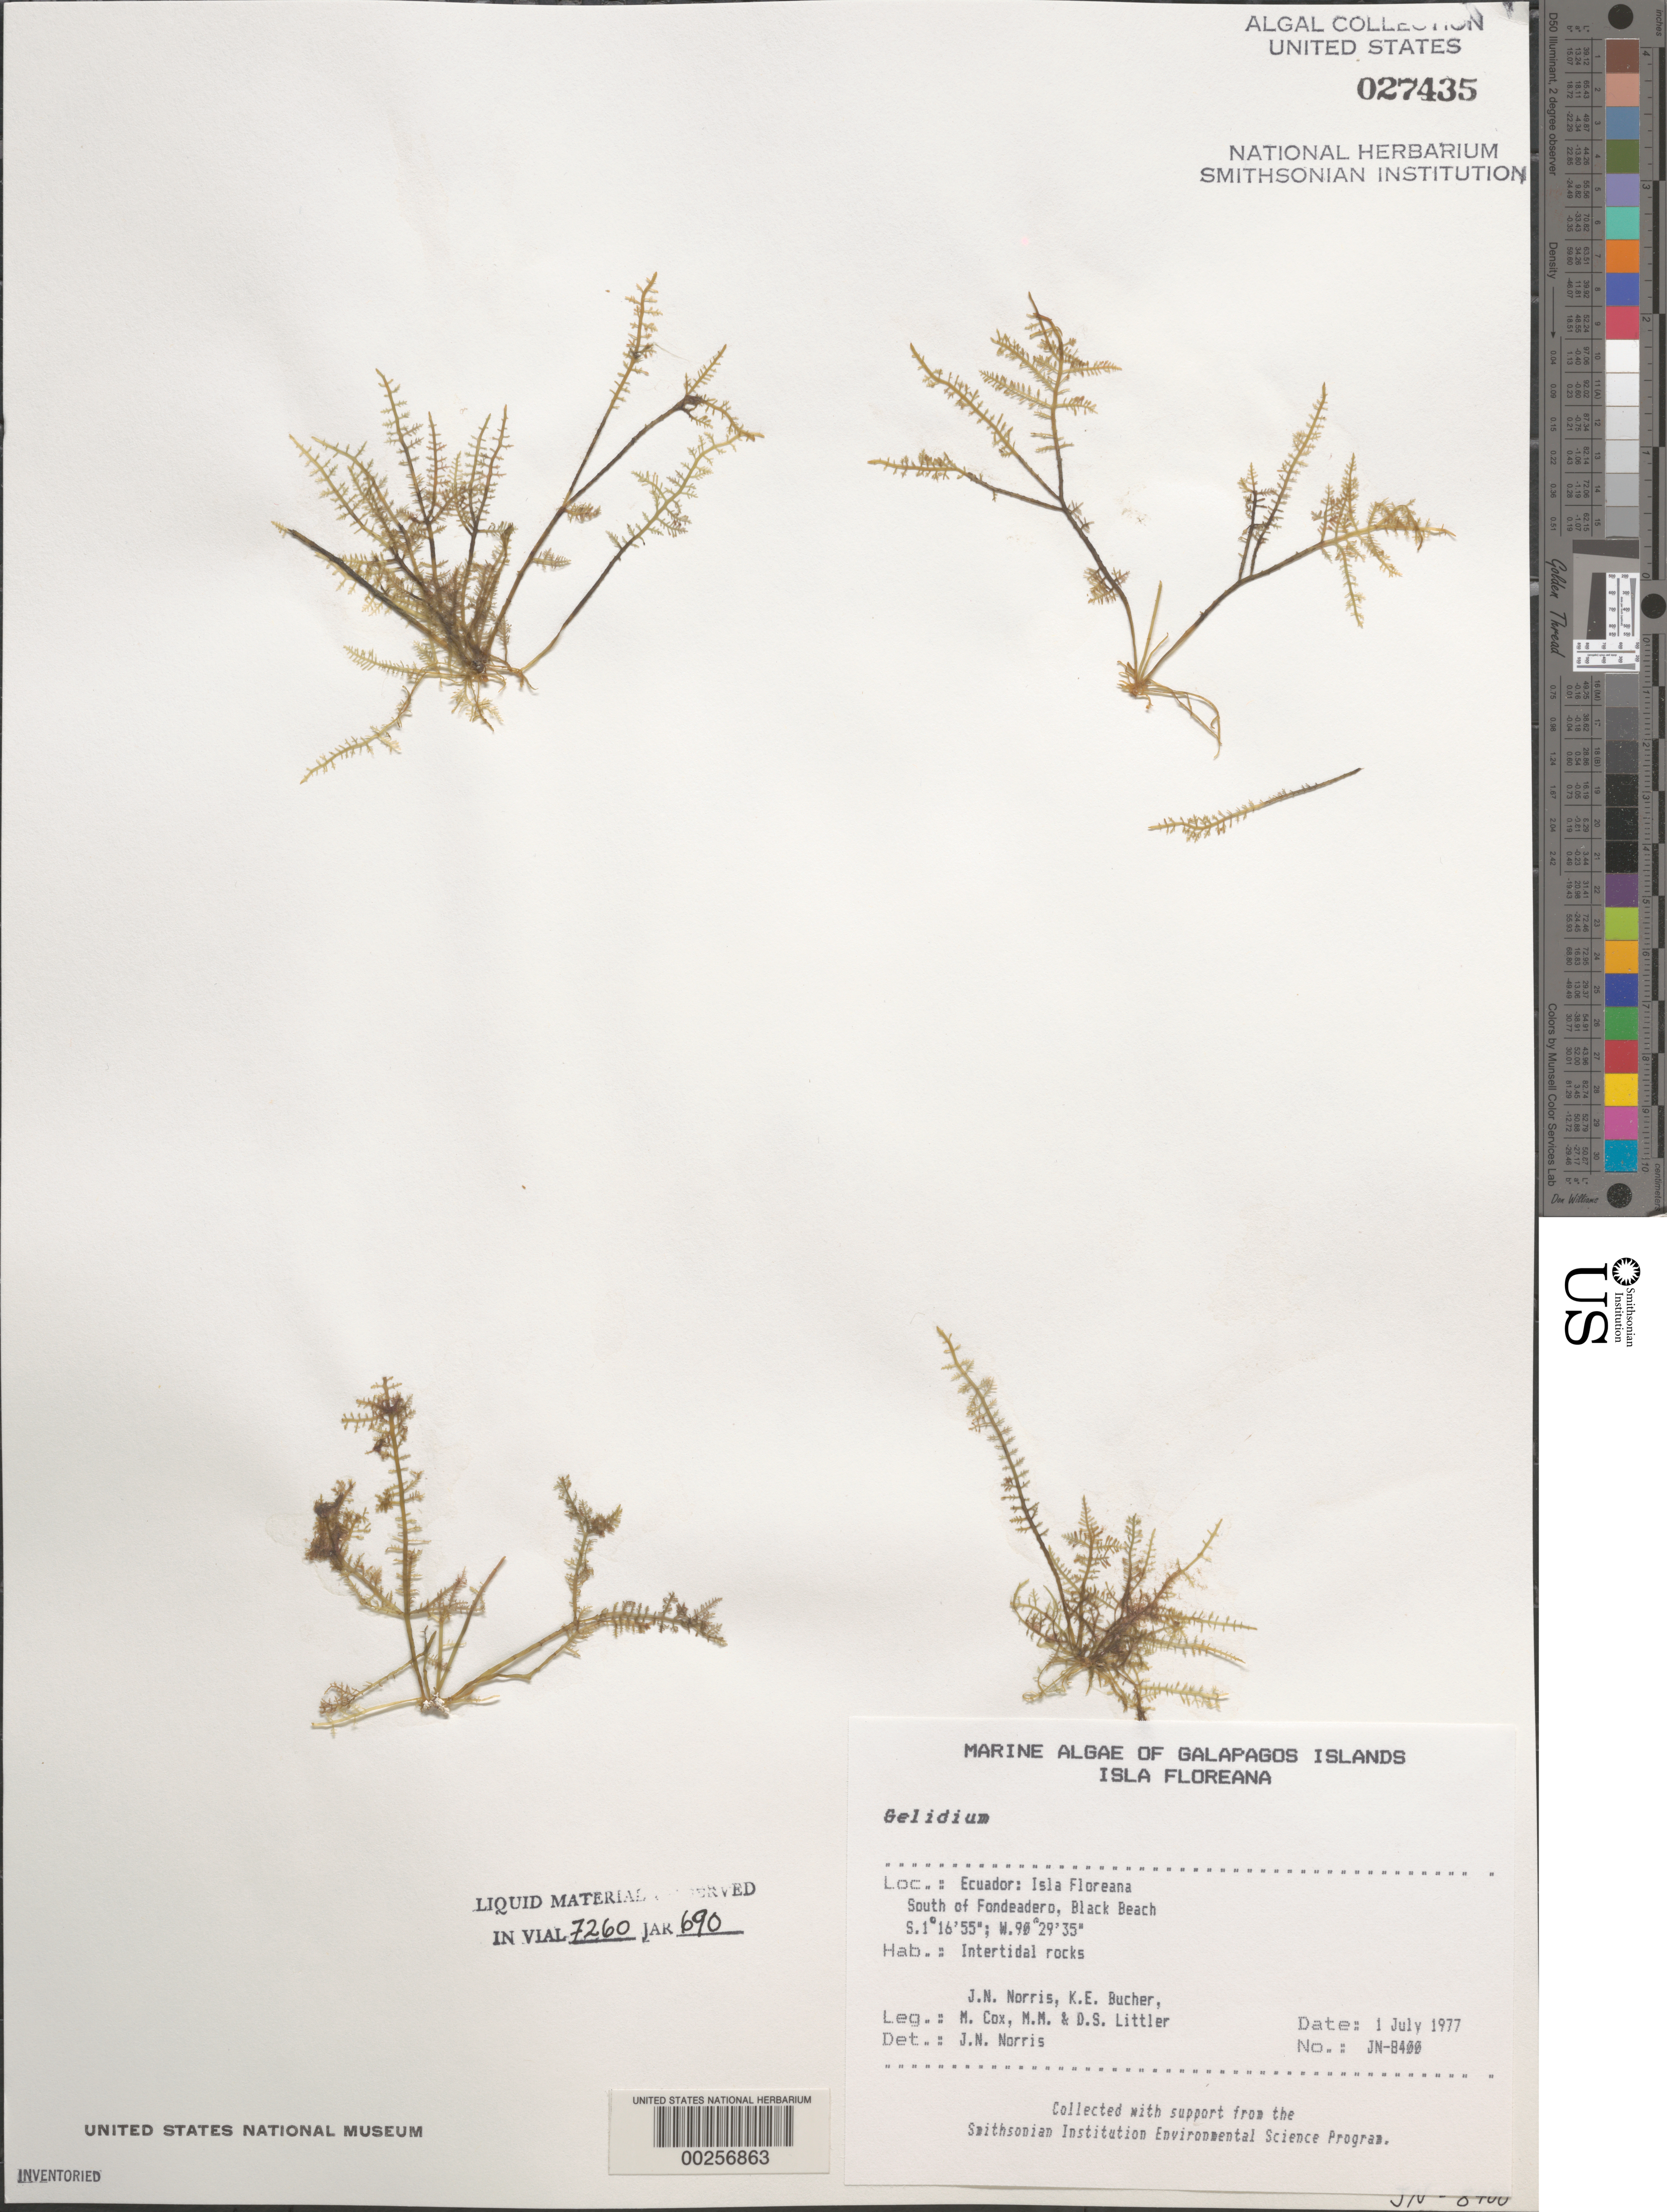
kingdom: Plantae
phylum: Rhodophyta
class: Florideophyceae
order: Gelidiales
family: Gelidiaceae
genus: Gelidium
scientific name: Gelidium sp.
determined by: Norris, James N.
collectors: J. N. Norris, K. E. Bucher, M. Cox, M. M. Littler & D. S. Littler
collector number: JN-8400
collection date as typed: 01 Jul 1977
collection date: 1977-07-01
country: Ecuador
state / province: Colón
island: Floreana [Charles, Santa Maria]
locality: Black Beach south of Fondeadero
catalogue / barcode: US 27435